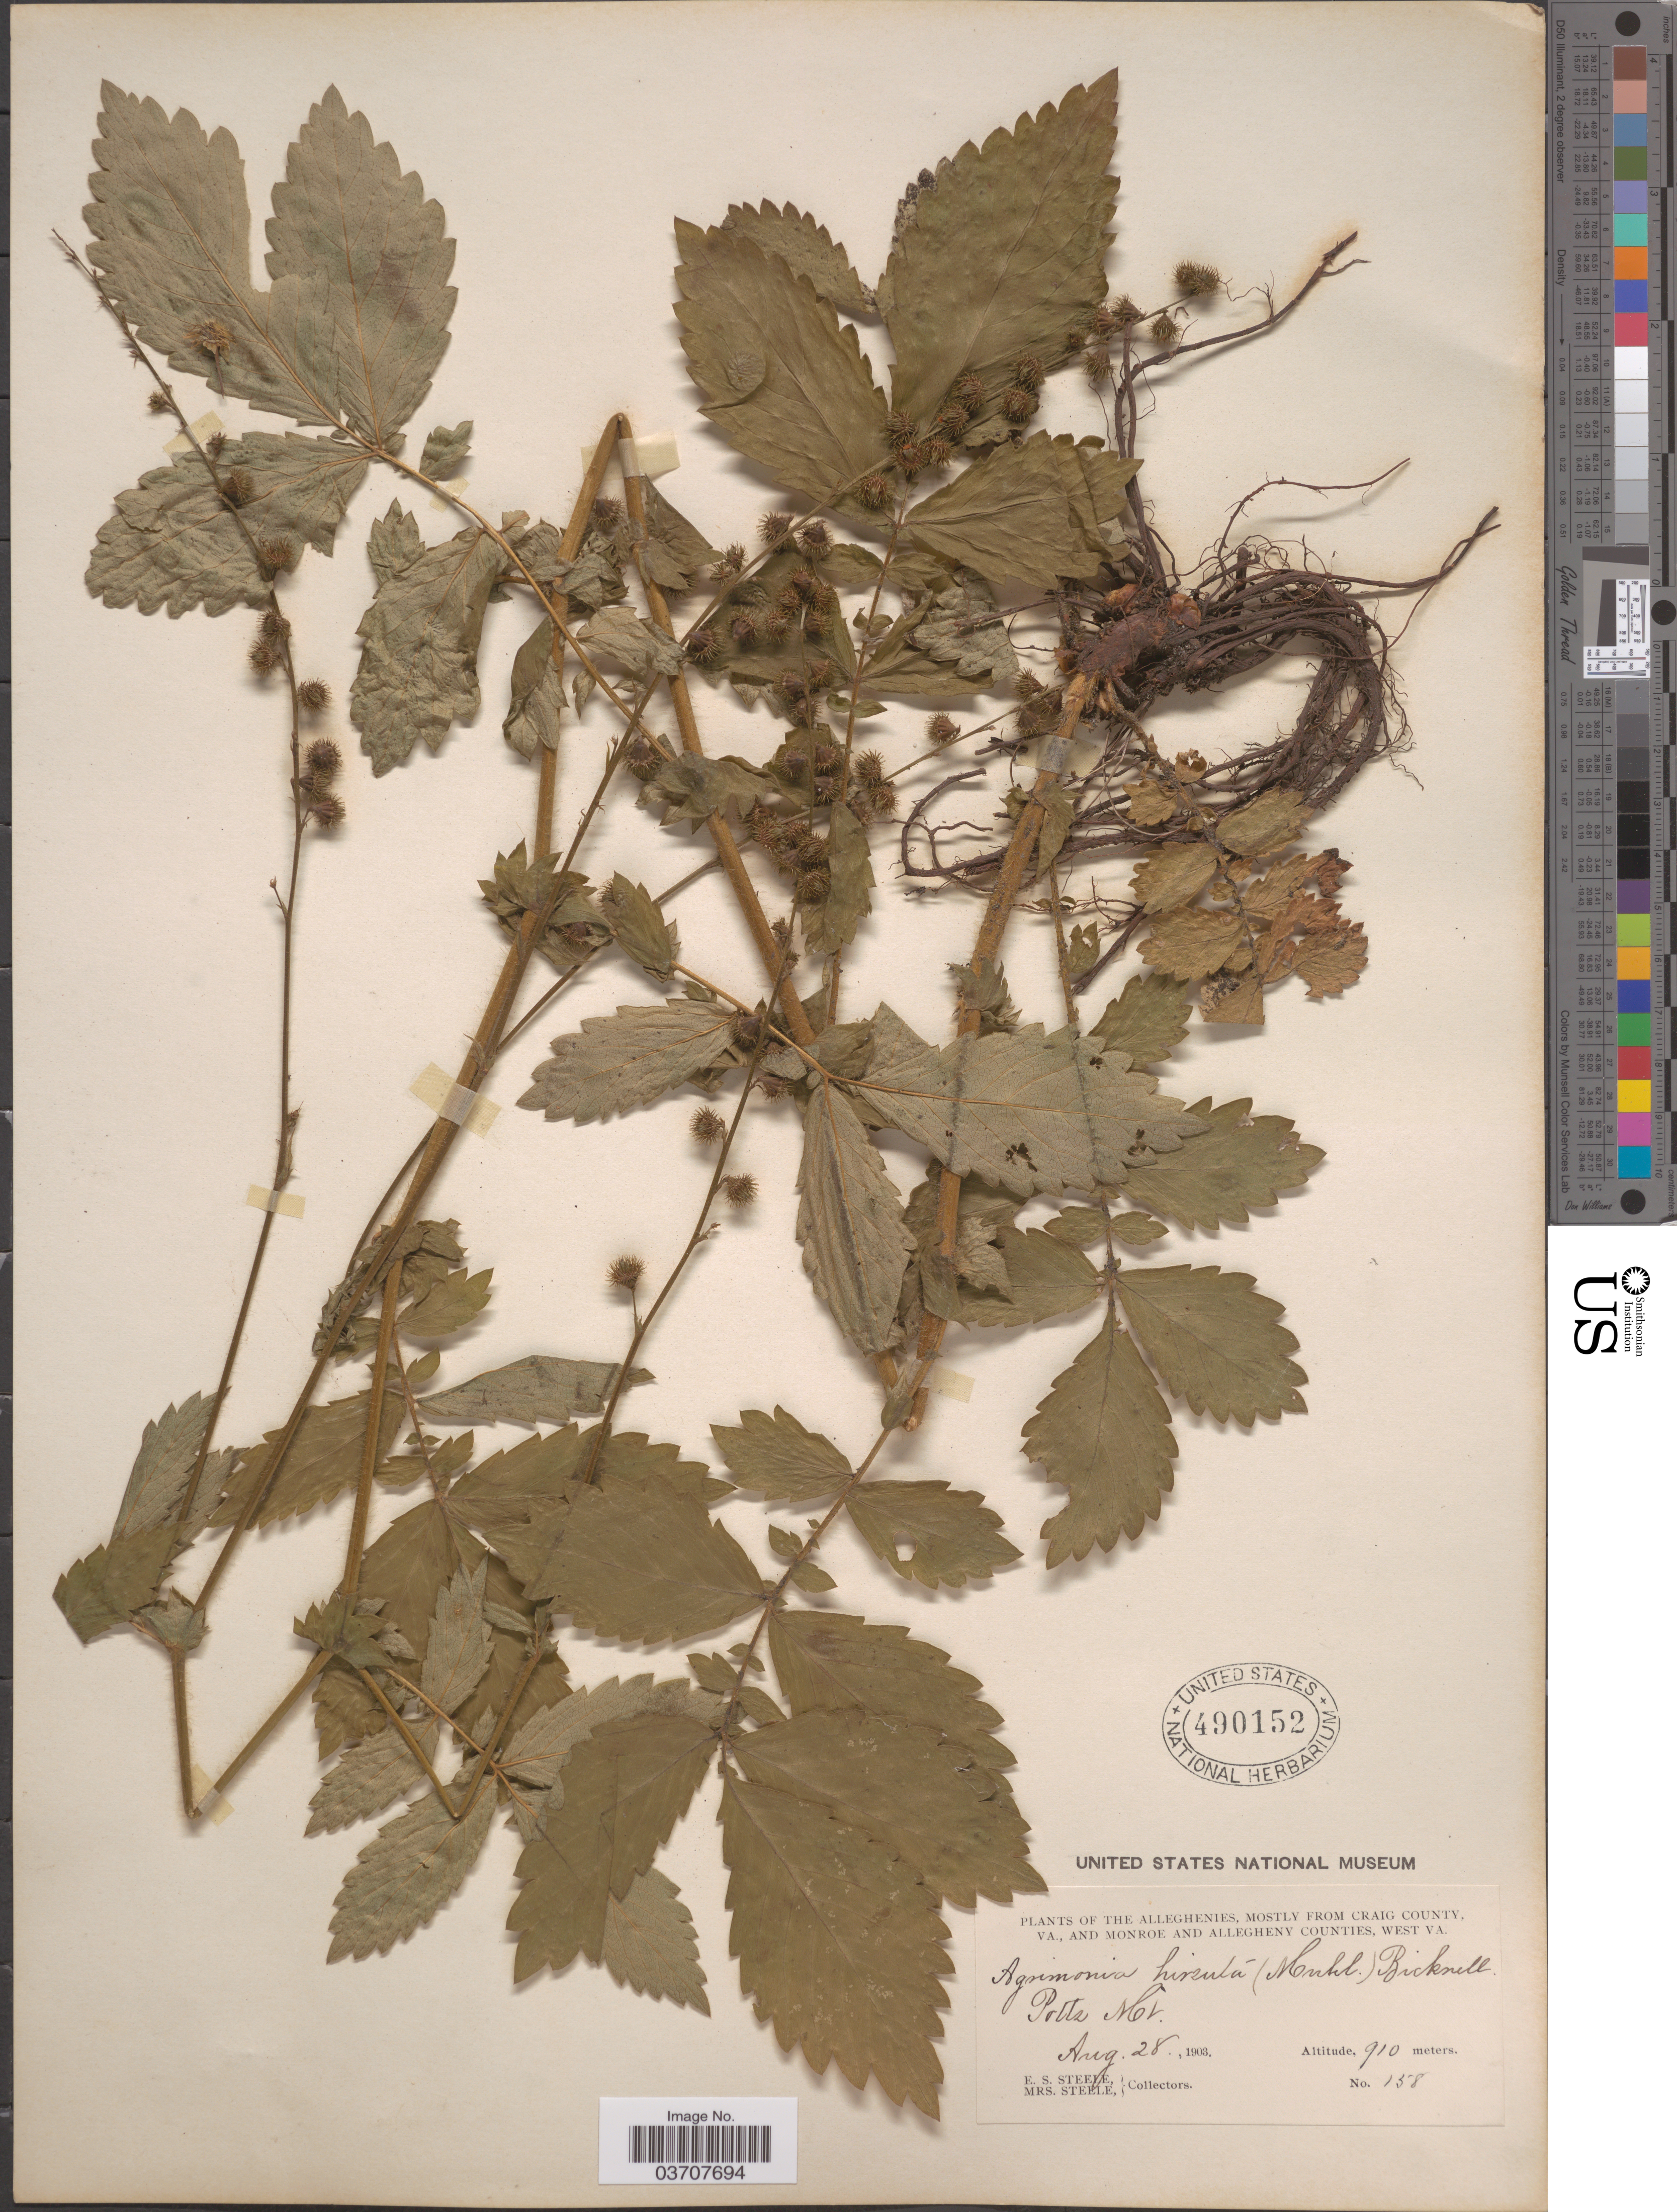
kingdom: Plantae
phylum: Tracheophyta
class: Magnoliopsida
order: Rosales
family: Rosaceae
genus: Agrimonia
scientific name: Agrimonia gryposepala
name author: Wallr.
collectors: E. Steele & Mrs. E. S. Steele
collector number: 158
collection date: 1903-08-28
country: United States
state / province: Virginia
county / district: Craig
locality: The Alleghenies, mostly from Craig County, VA., and Monroe and Alleghany Counties, West Va. Potts Mt.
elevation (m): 910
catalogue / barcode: US 490152